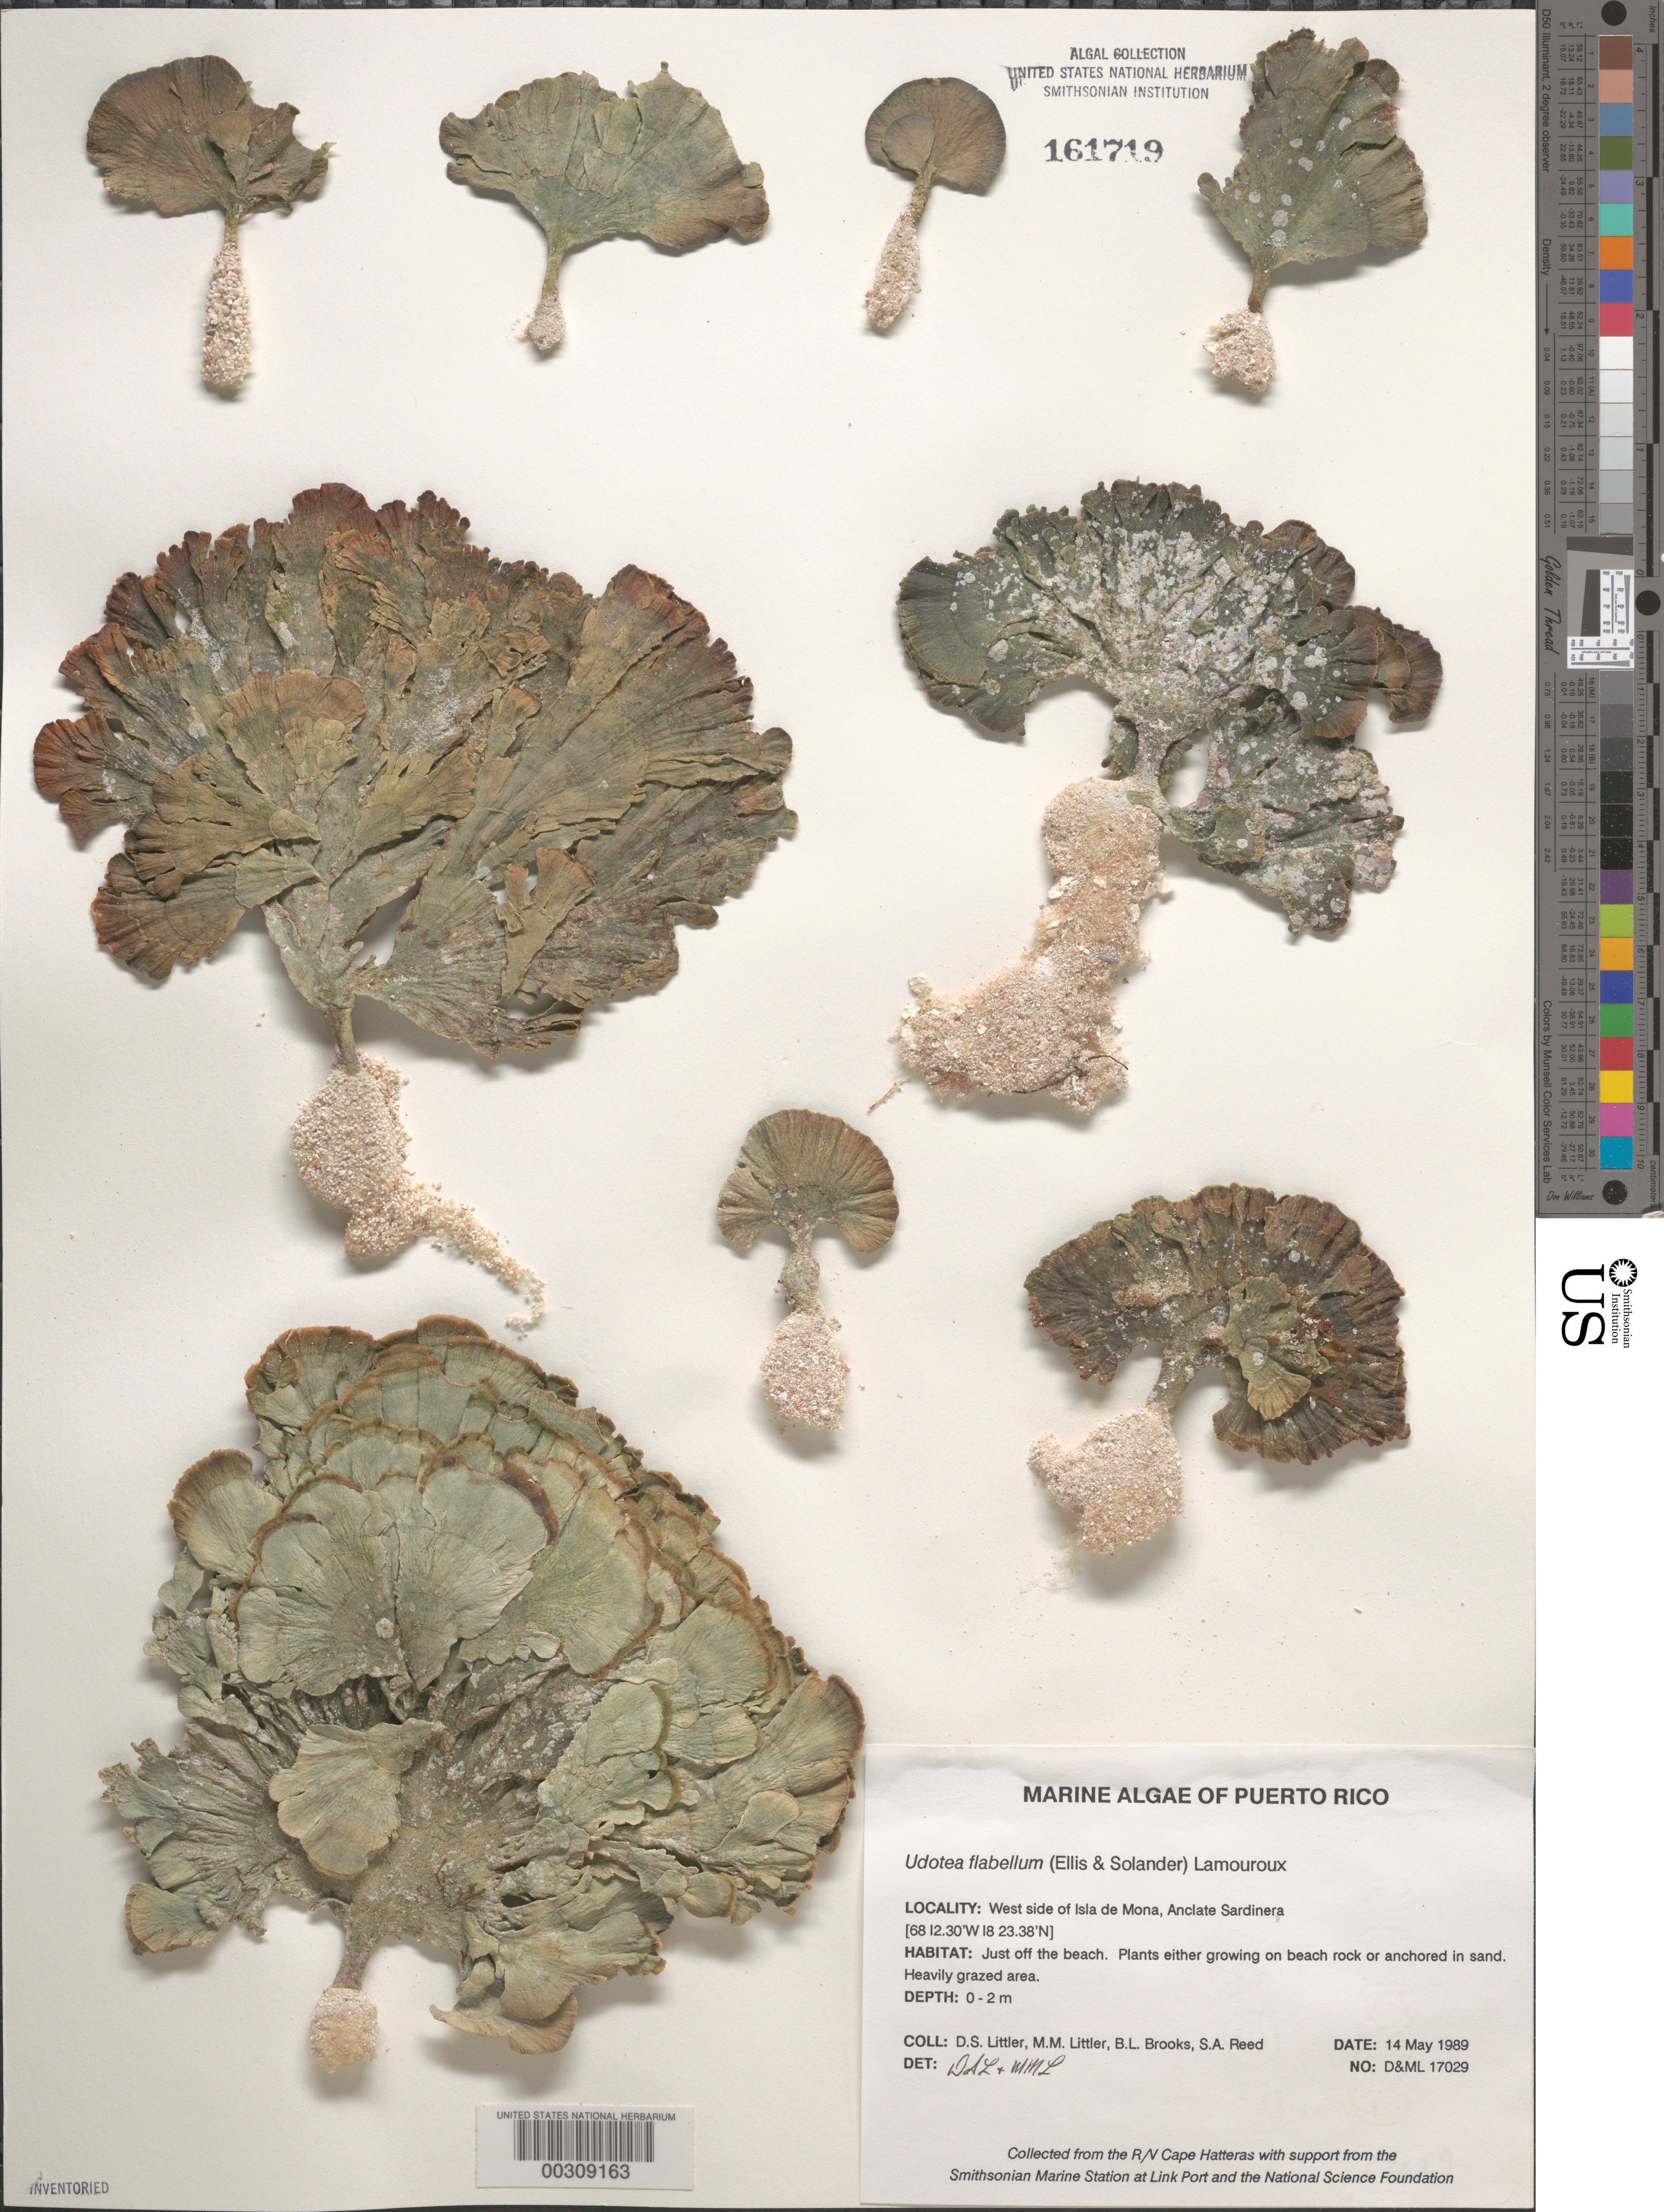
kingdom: Plantae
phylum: Chlorophyta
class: Ulvophyceae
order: Bryopsidales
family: Udoteaceae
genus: Udotea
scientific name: Udotea flabellum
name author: (J. Ellis & Sol.) M. Howe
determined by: Littler, D. S.; Littler, M. M.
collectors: D. S. Littler, M. M. Littler, B. Brooks & S. Reed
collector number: D&ML 17029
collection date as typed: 14 May 1989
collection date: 1989-05-14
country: Puerto Rico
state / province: Mayaguez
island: Isla de Mona (Isla Mona)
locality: Anclate Sardinera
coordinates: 18 23.38'N, 68 12.30'W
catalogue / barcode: US 161719